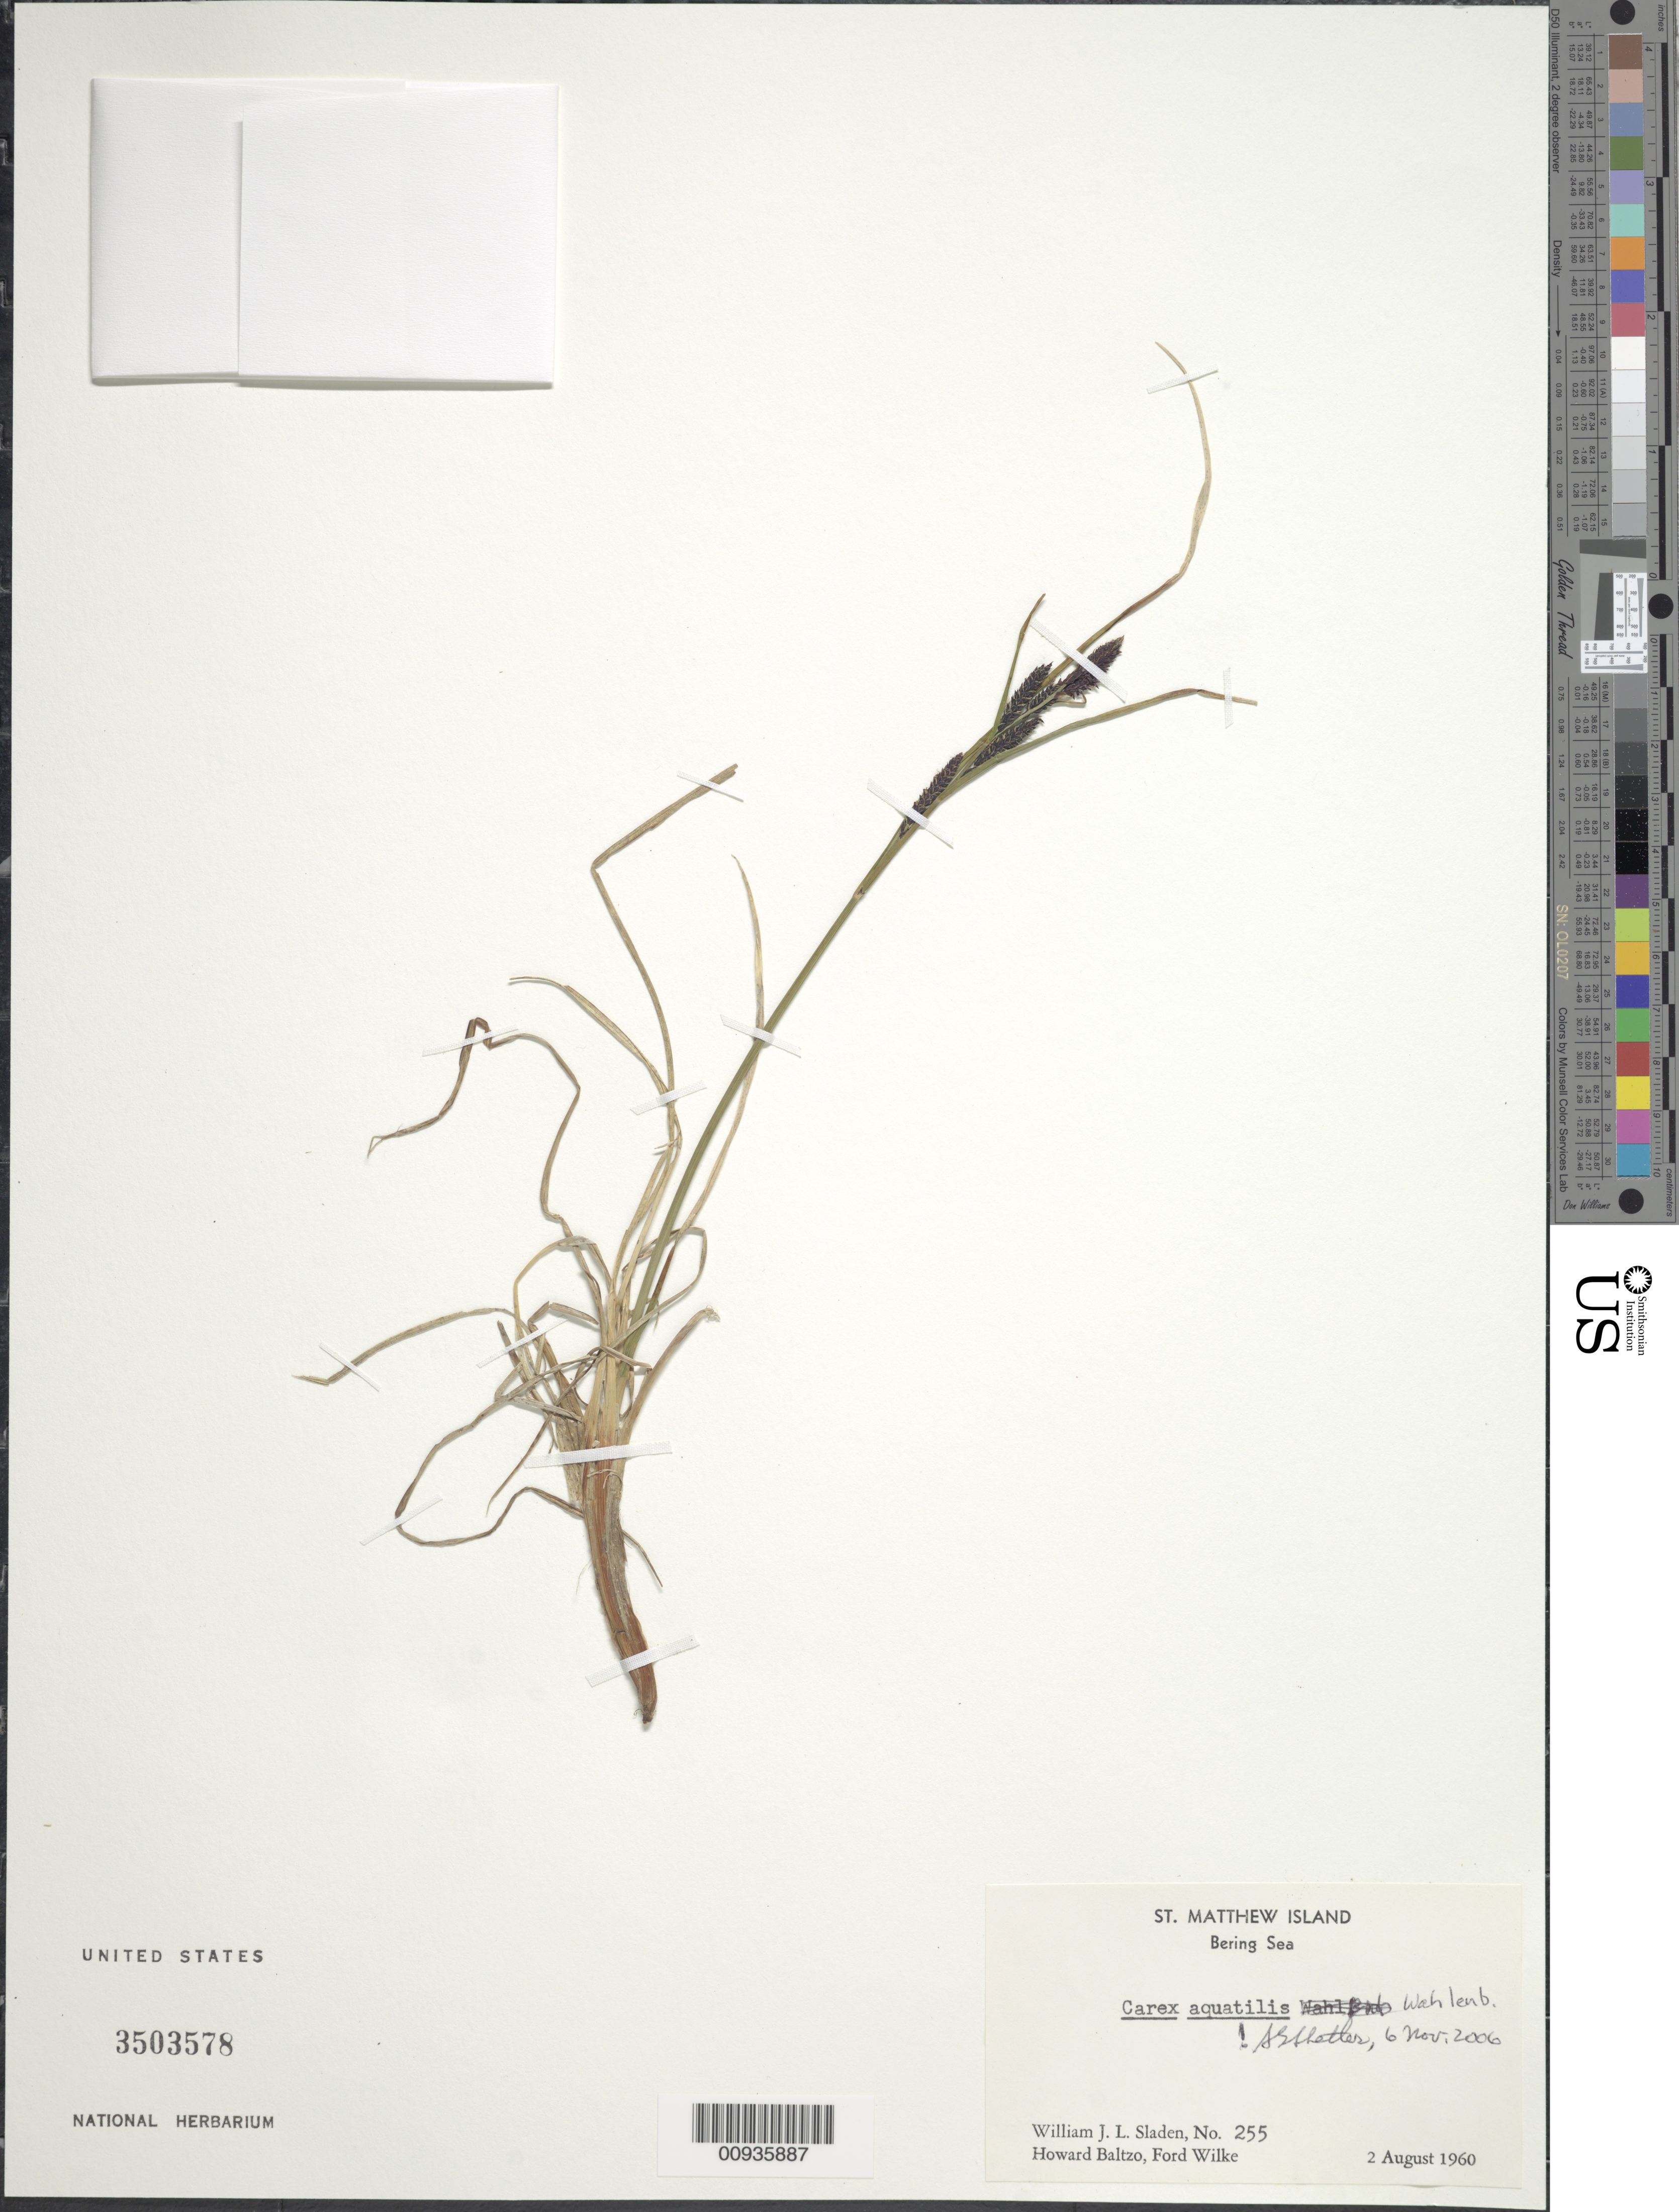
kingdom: Plantae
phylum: Tracheophyta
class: Liliopsida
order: Poales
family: Cyperaceae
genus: Carex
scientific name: Carex aquatilis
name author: Wahlenb.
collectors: W. Sladen, H. Baltzo & F. Wilke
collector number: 255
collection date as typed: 02 Aug 1960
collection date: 1960-08-02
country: United States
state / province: Alaska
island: St. Matthew Island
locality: St. Matthew Island, Bering Sea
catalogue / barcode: US 3503578